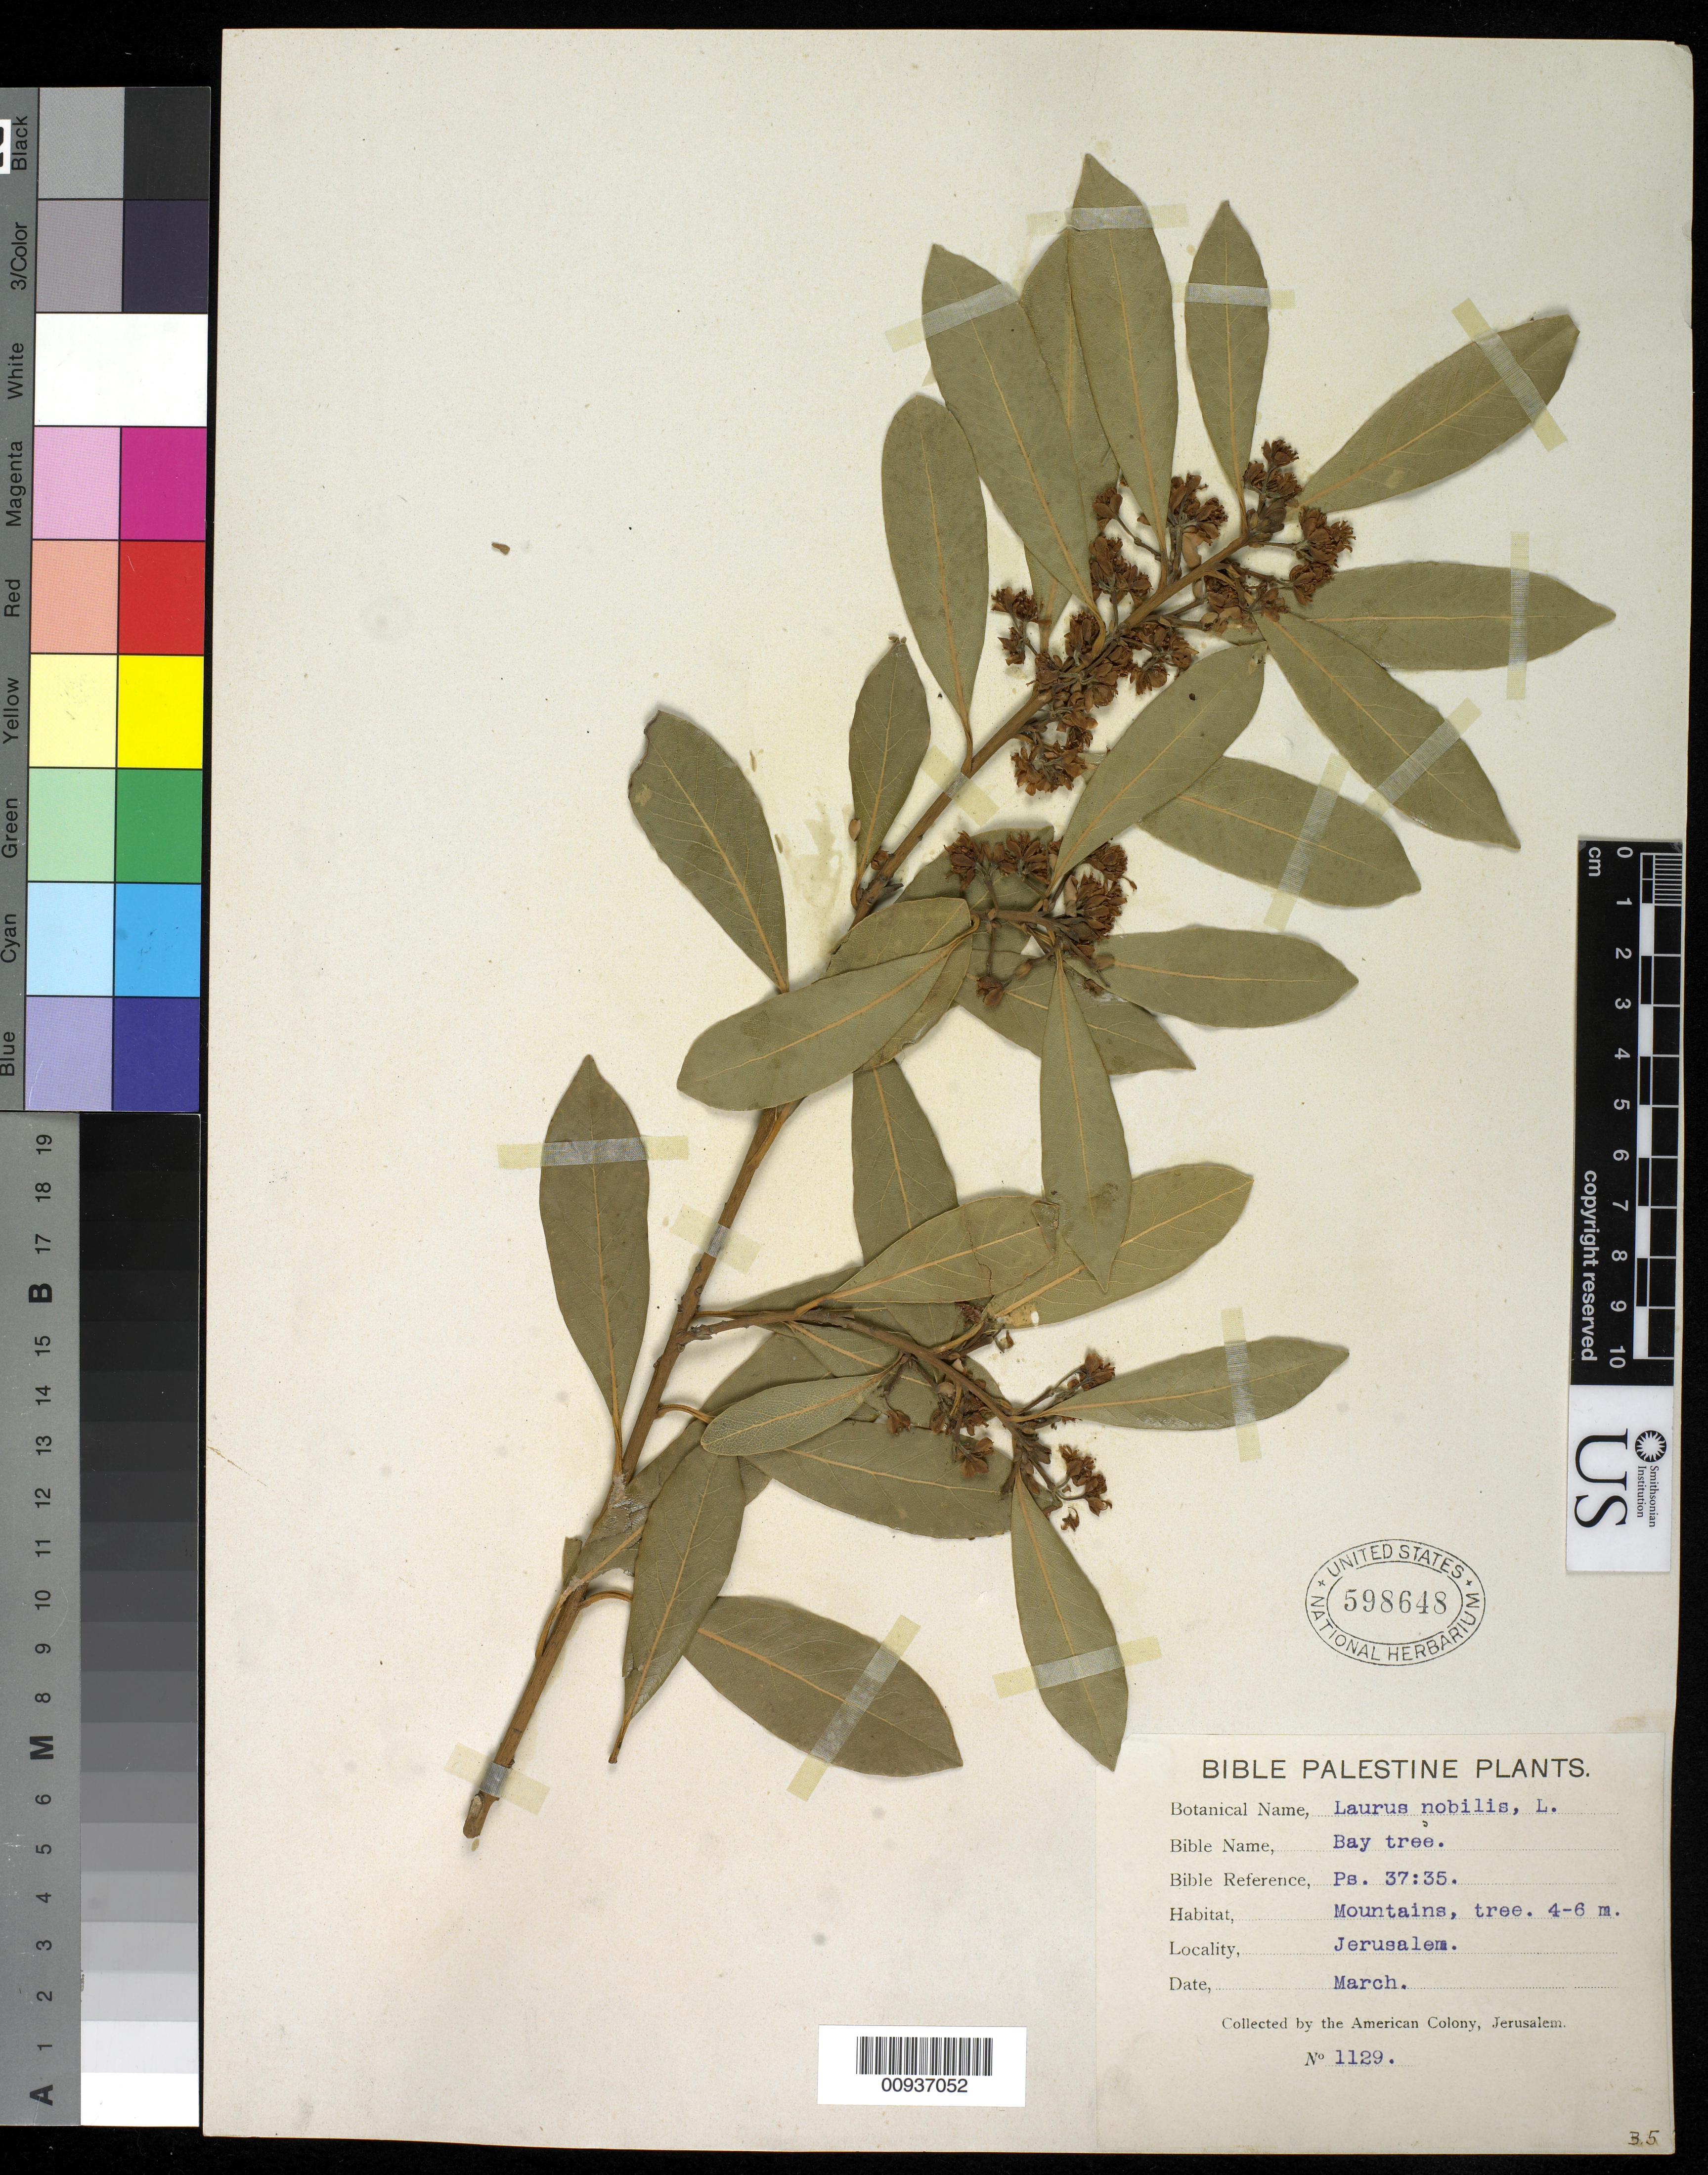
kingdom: Plantae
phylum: Tracheophyta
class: Magnoliopsida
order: Laurales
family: Lauraceae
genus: Laurus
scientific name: Laurus nobilis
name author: L.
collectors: American Colony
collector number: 1129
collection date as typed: Mar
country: Israel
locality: Jerusalem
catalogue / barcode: US 598648